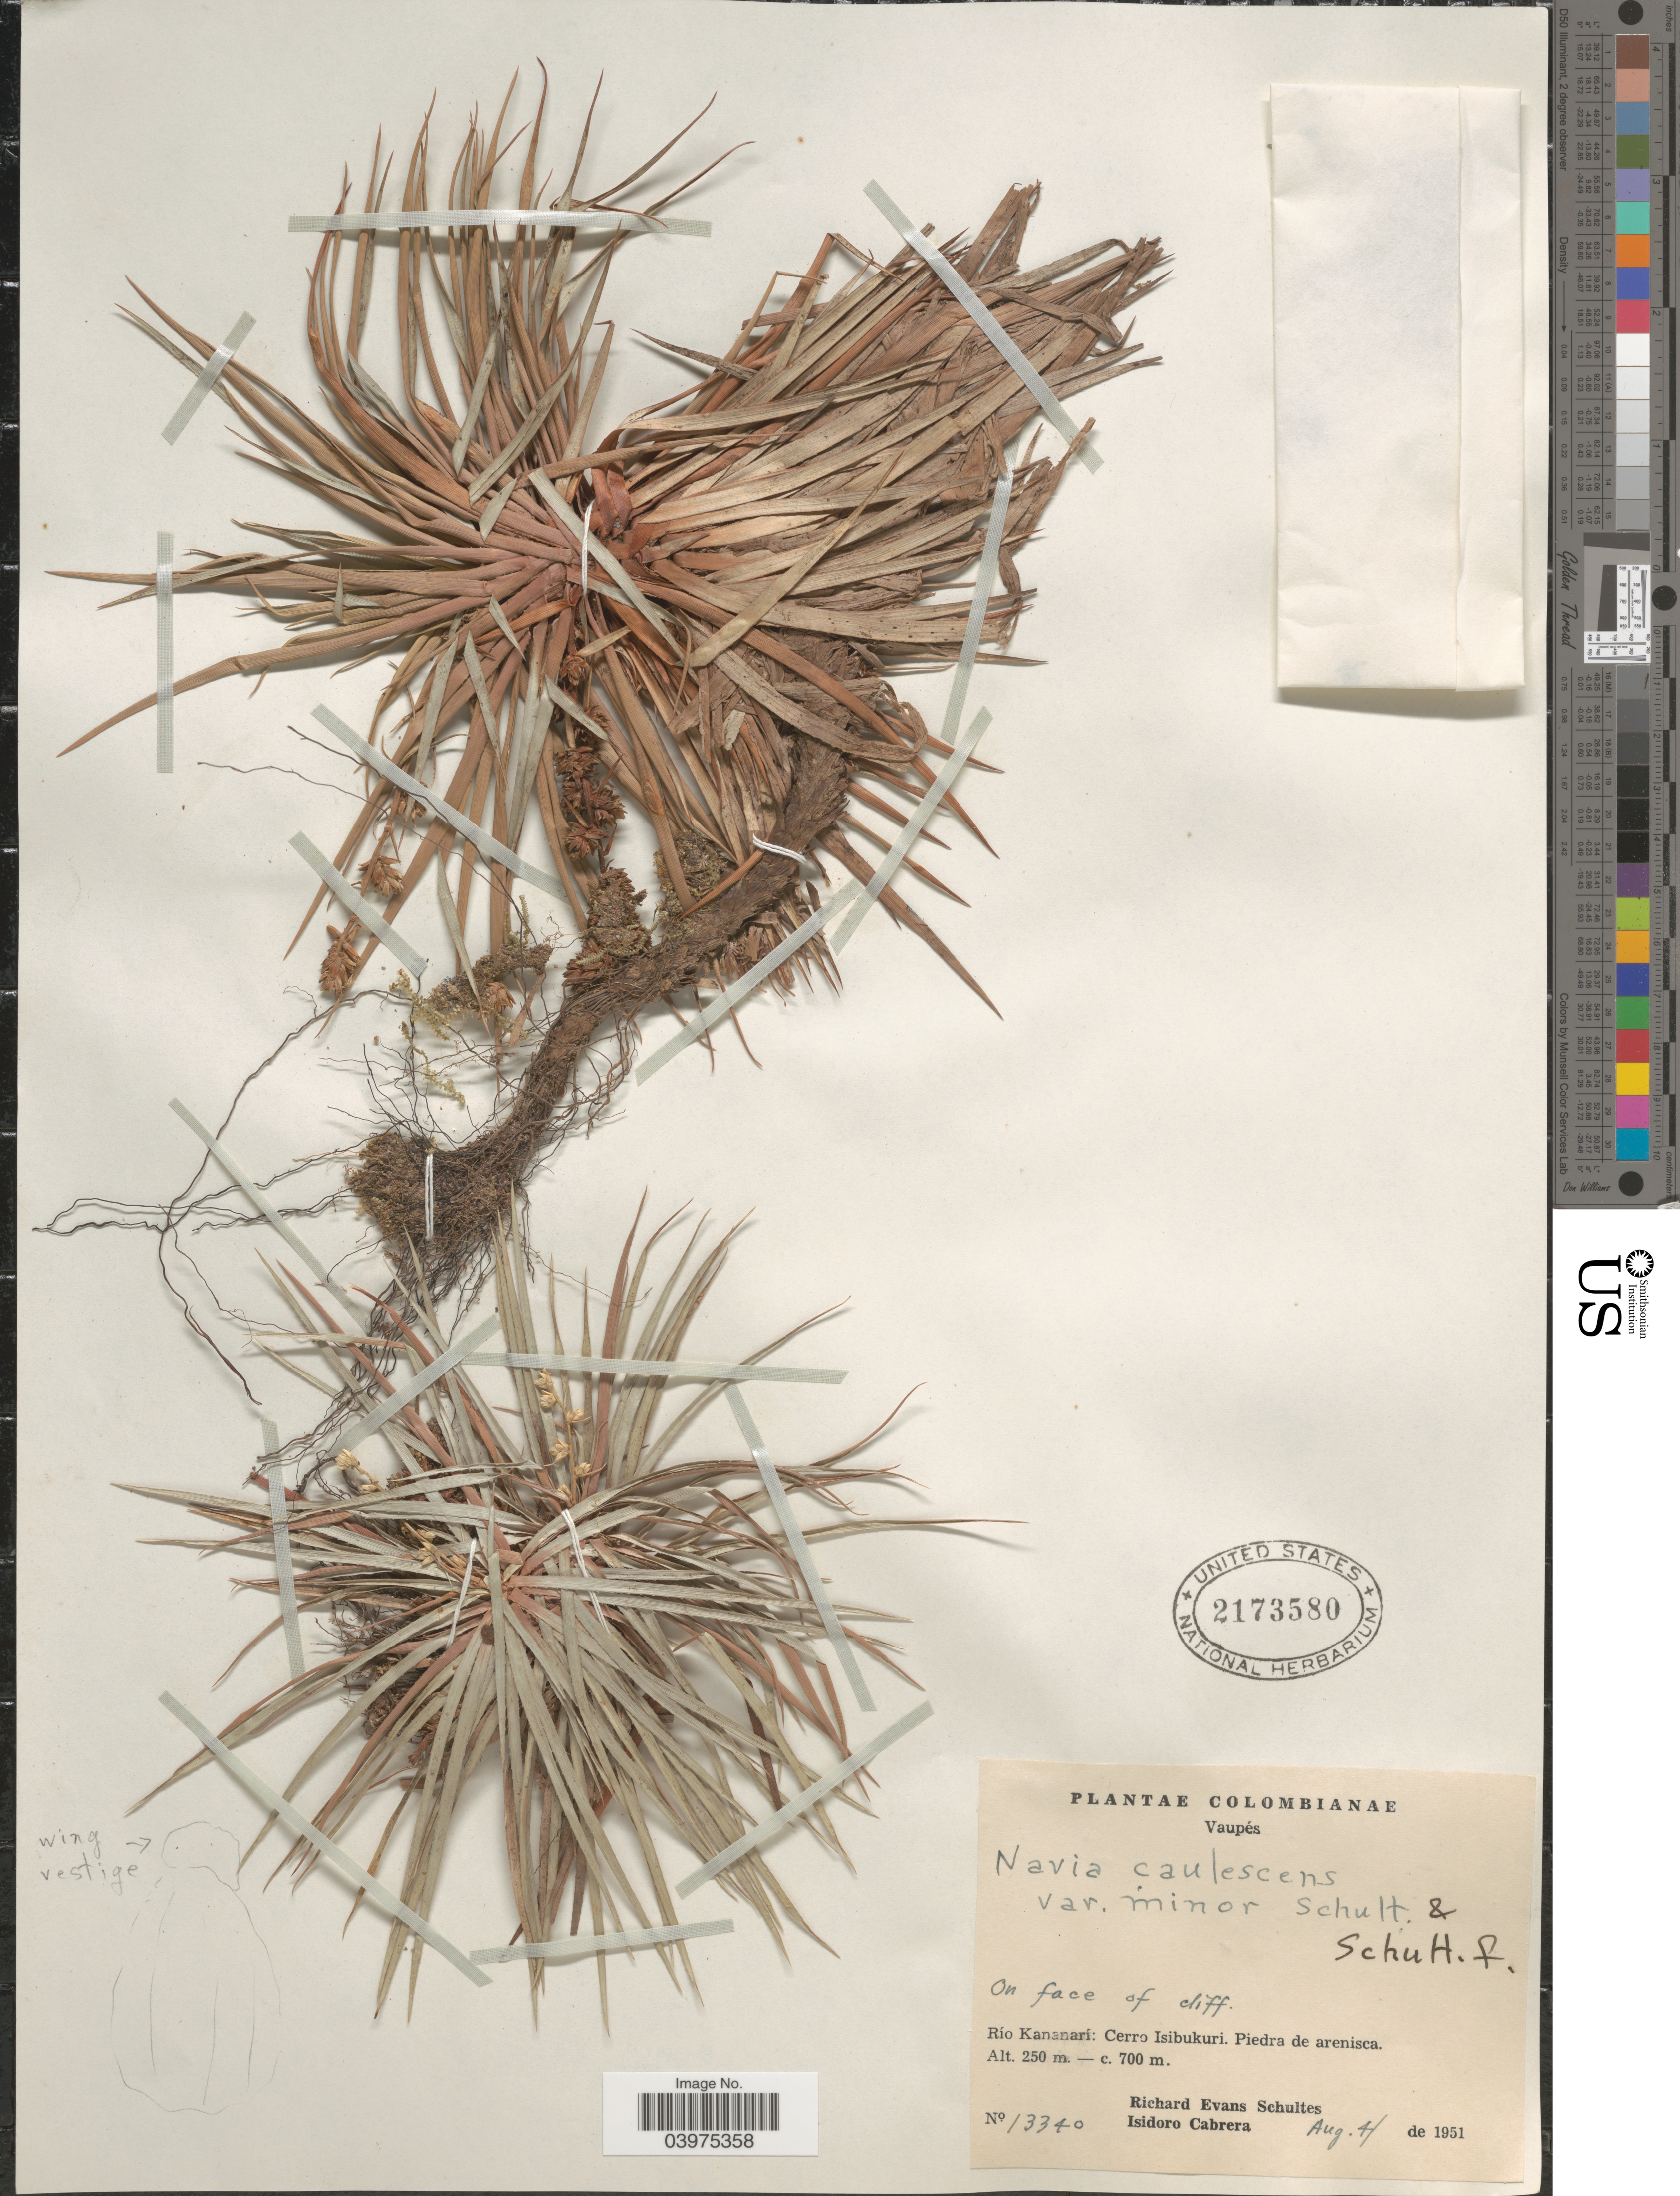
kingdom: Plantae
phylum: Tracheophyta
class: Liliopsida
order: Poales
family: Bromeliaceae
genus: Navia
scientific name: Navia caulescens var. minor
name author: Schult. f.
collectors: R. E. Schultes & I. Cabrera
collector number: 13340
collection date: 1951-08-04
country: Colombia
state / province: Vaupés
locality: Río Kananarí: Cerro Isibukuri. Piedra de arenisca.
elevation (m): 250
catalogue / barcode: US 2173580